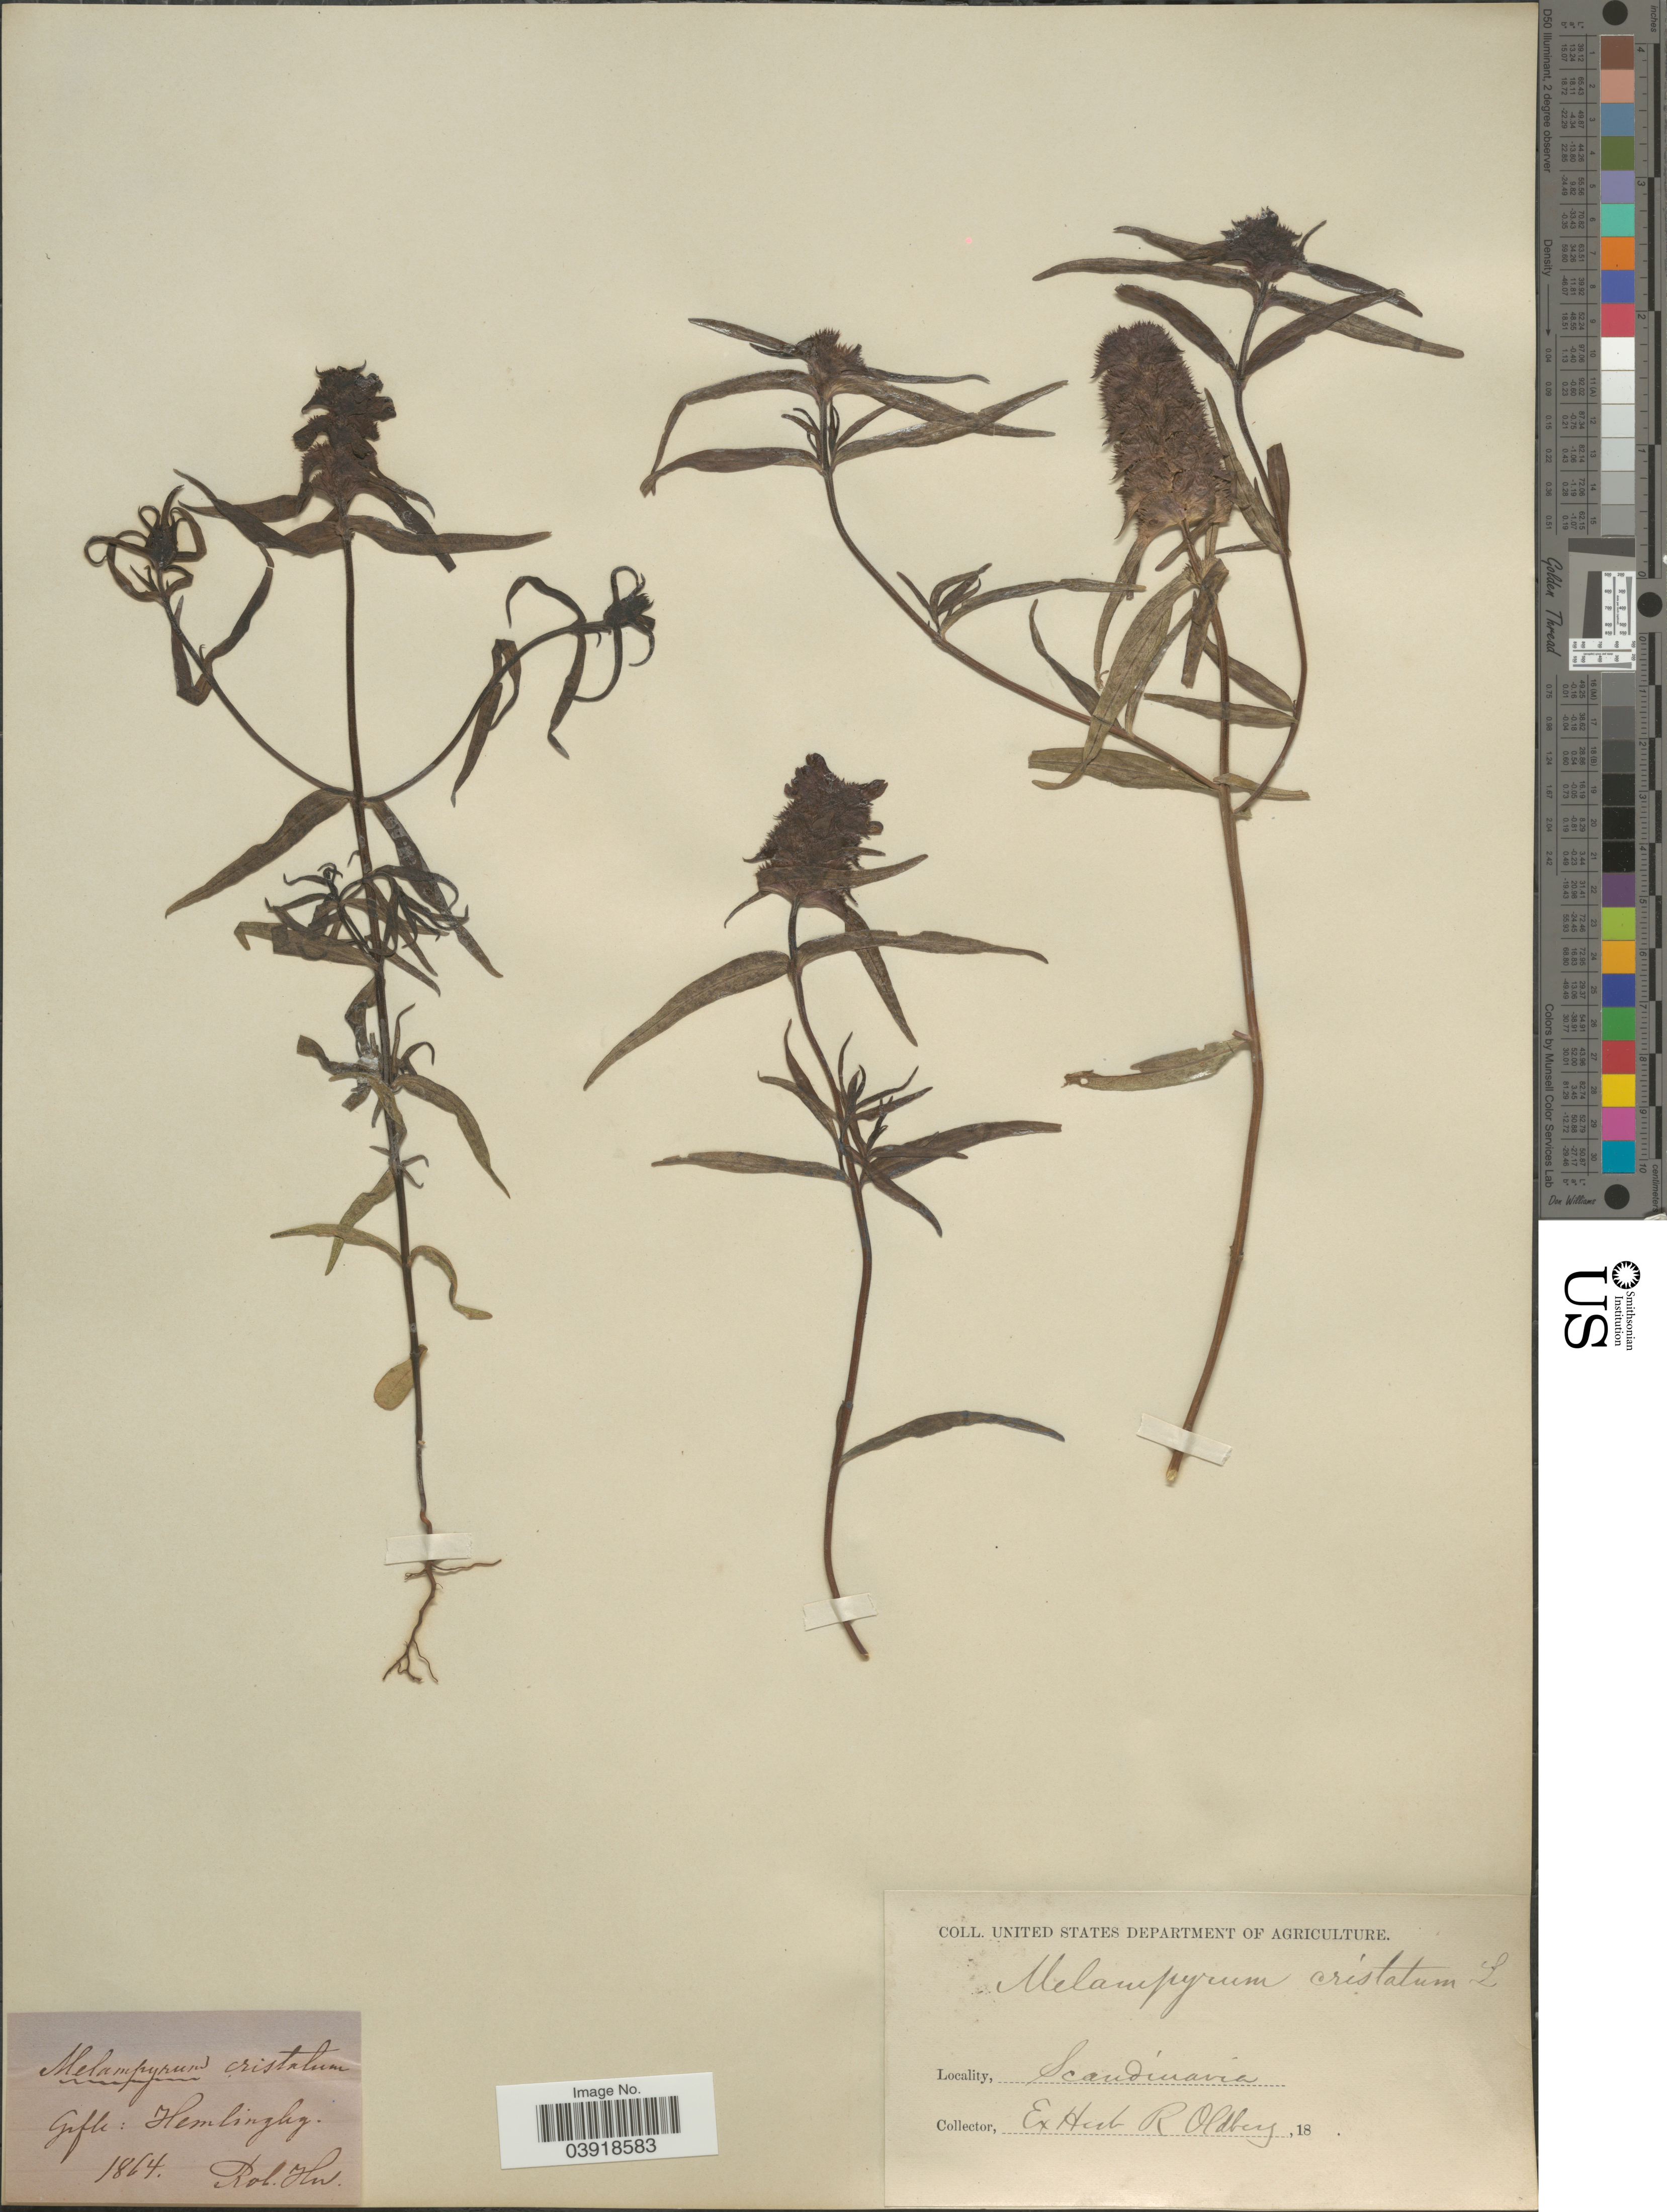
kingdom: Plantae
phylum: Tracheophyta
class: Magnoliopsida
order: Lamiales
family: Orobanchaceae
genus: Melampyrum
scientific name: Melampyrum cristatum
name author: Hablitz ex Steud.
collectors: ex herb. R. Oldberg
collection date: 1864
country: Sweden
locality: Scandinavia. Gefle: Hemling hg. [interpreted]